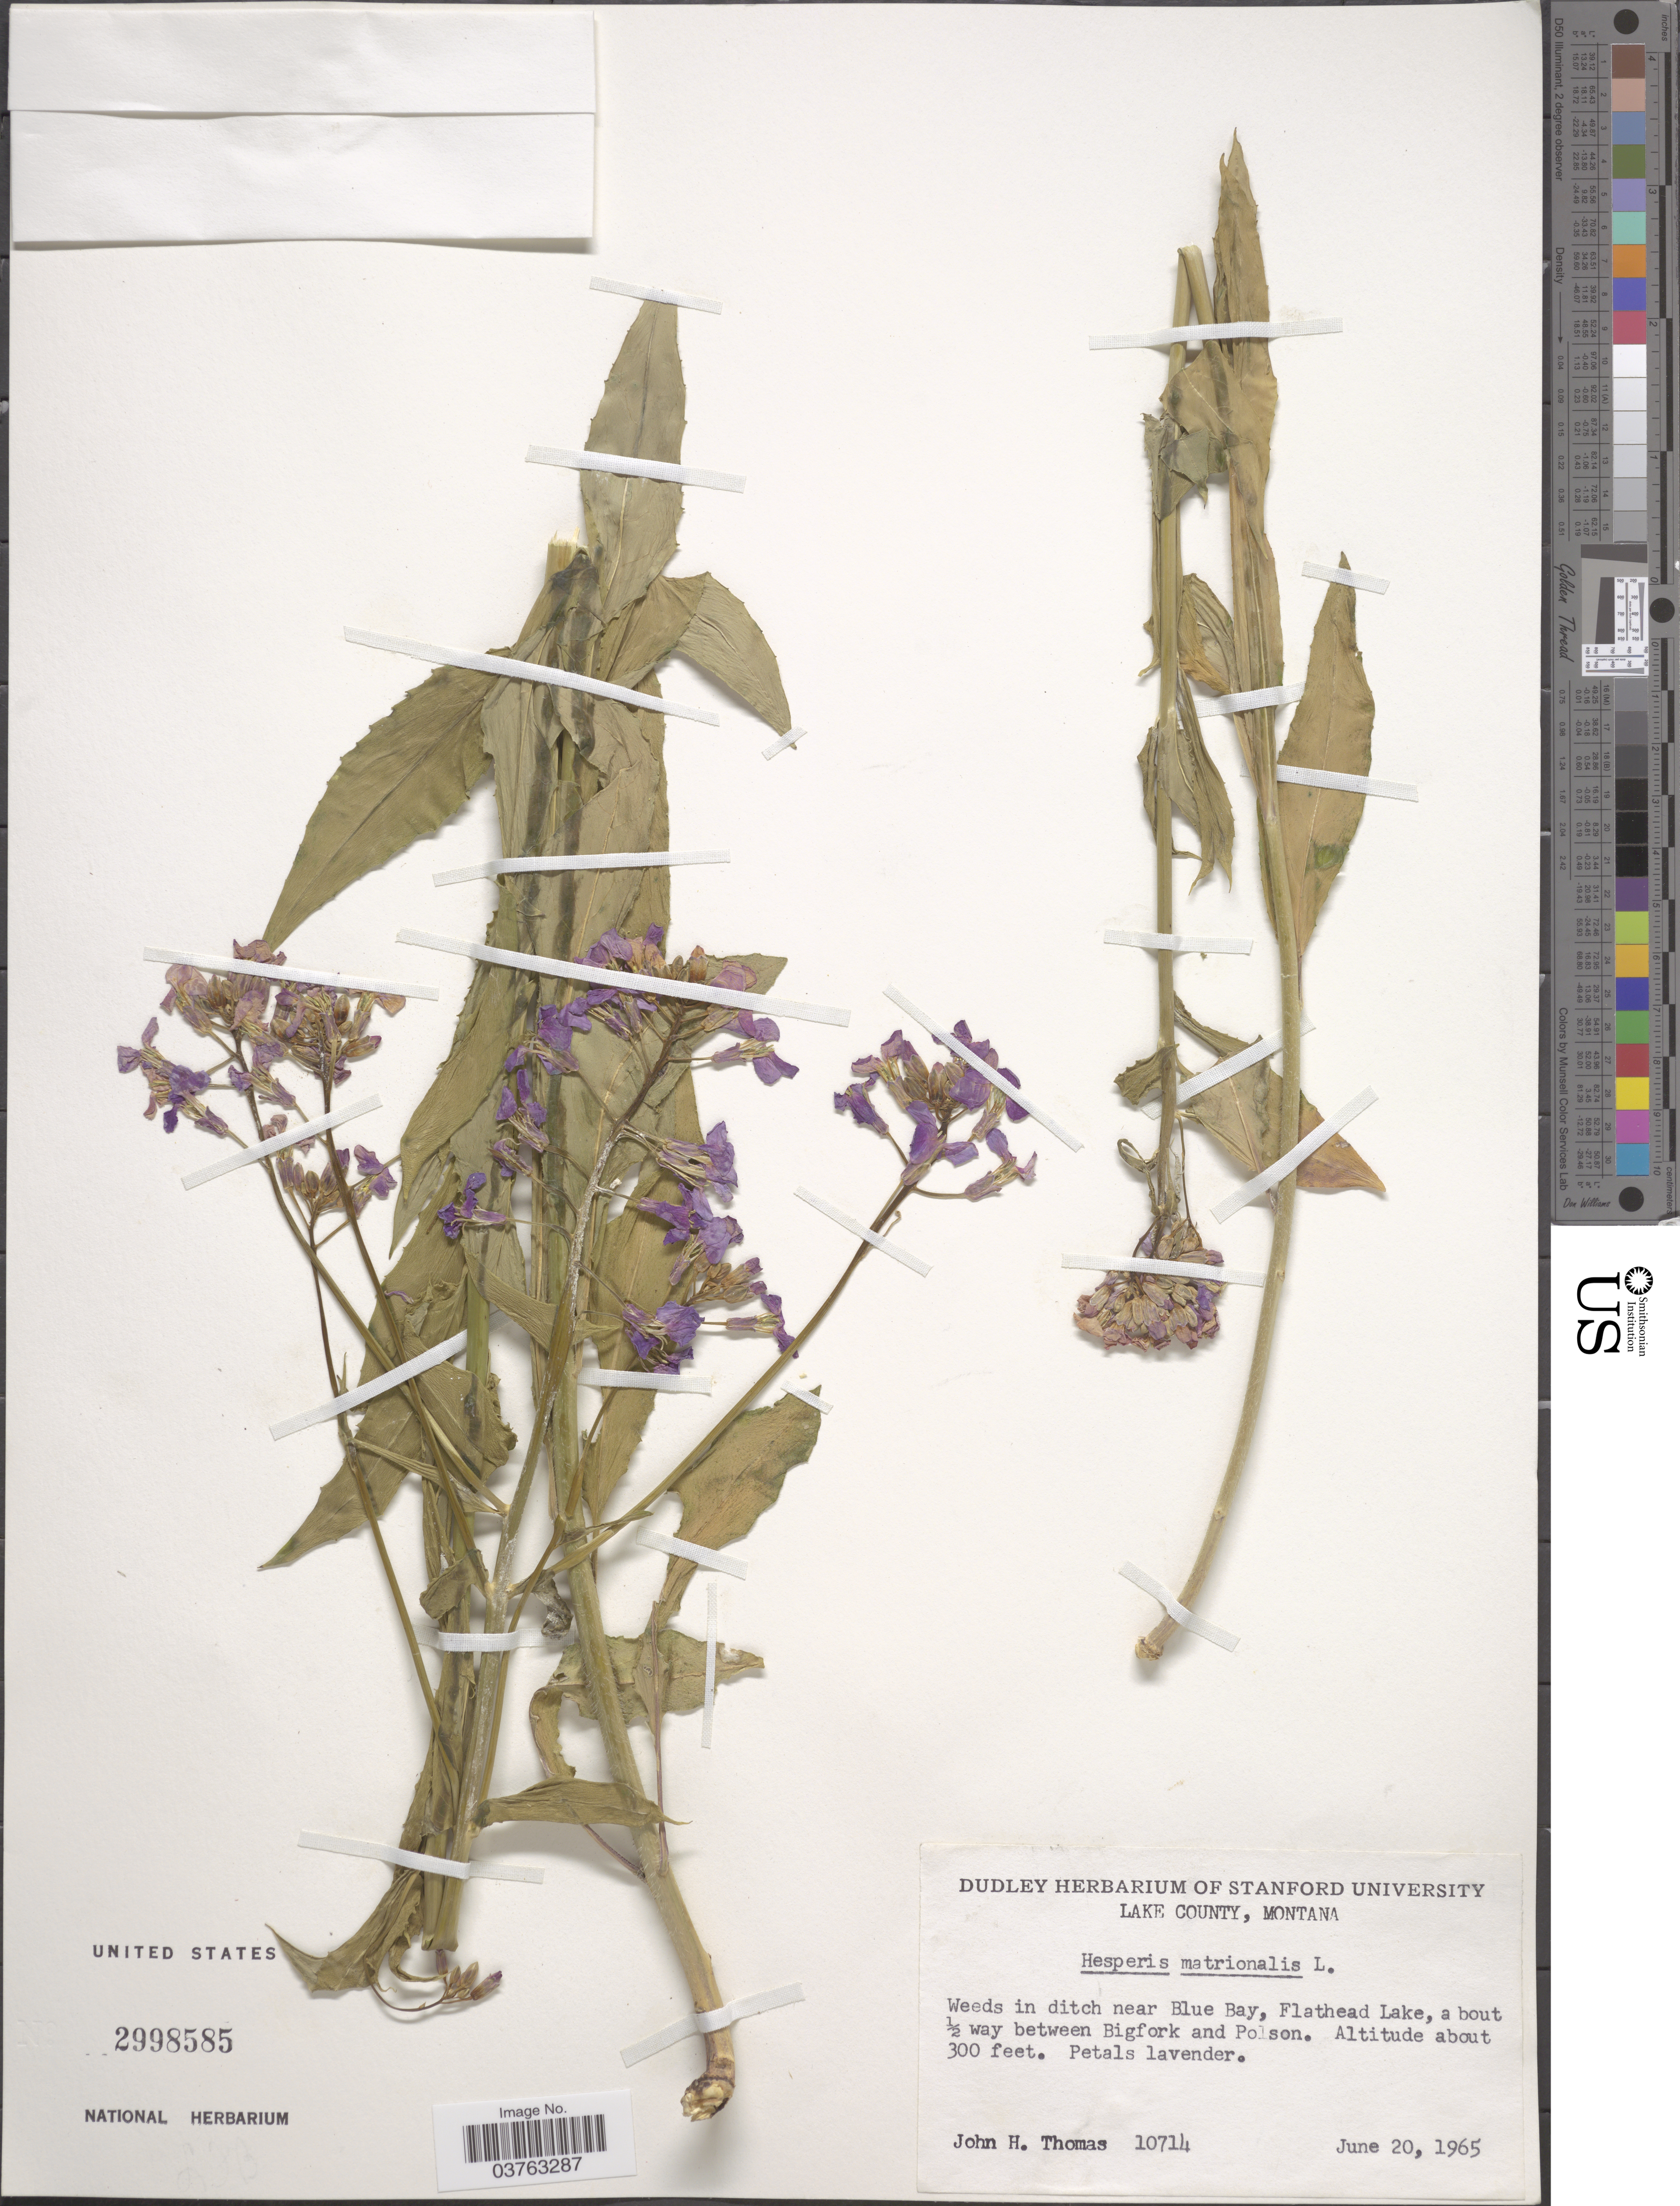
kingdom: Plantae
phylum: Tracheophyta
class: Magnoliopsida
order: Brassicales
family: Brassicaceae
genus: Hesperis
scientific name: Hesperis matronalis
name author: L.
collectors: J. H. Thomas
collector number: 10714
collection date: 1965-06-20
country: United States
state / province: Montana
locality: Lake County. Weeds in ditch near Blue Ray, Flathead Lake, a bout ½ way between Bigfork and Polson.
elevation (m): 91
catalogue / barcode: US 2998585